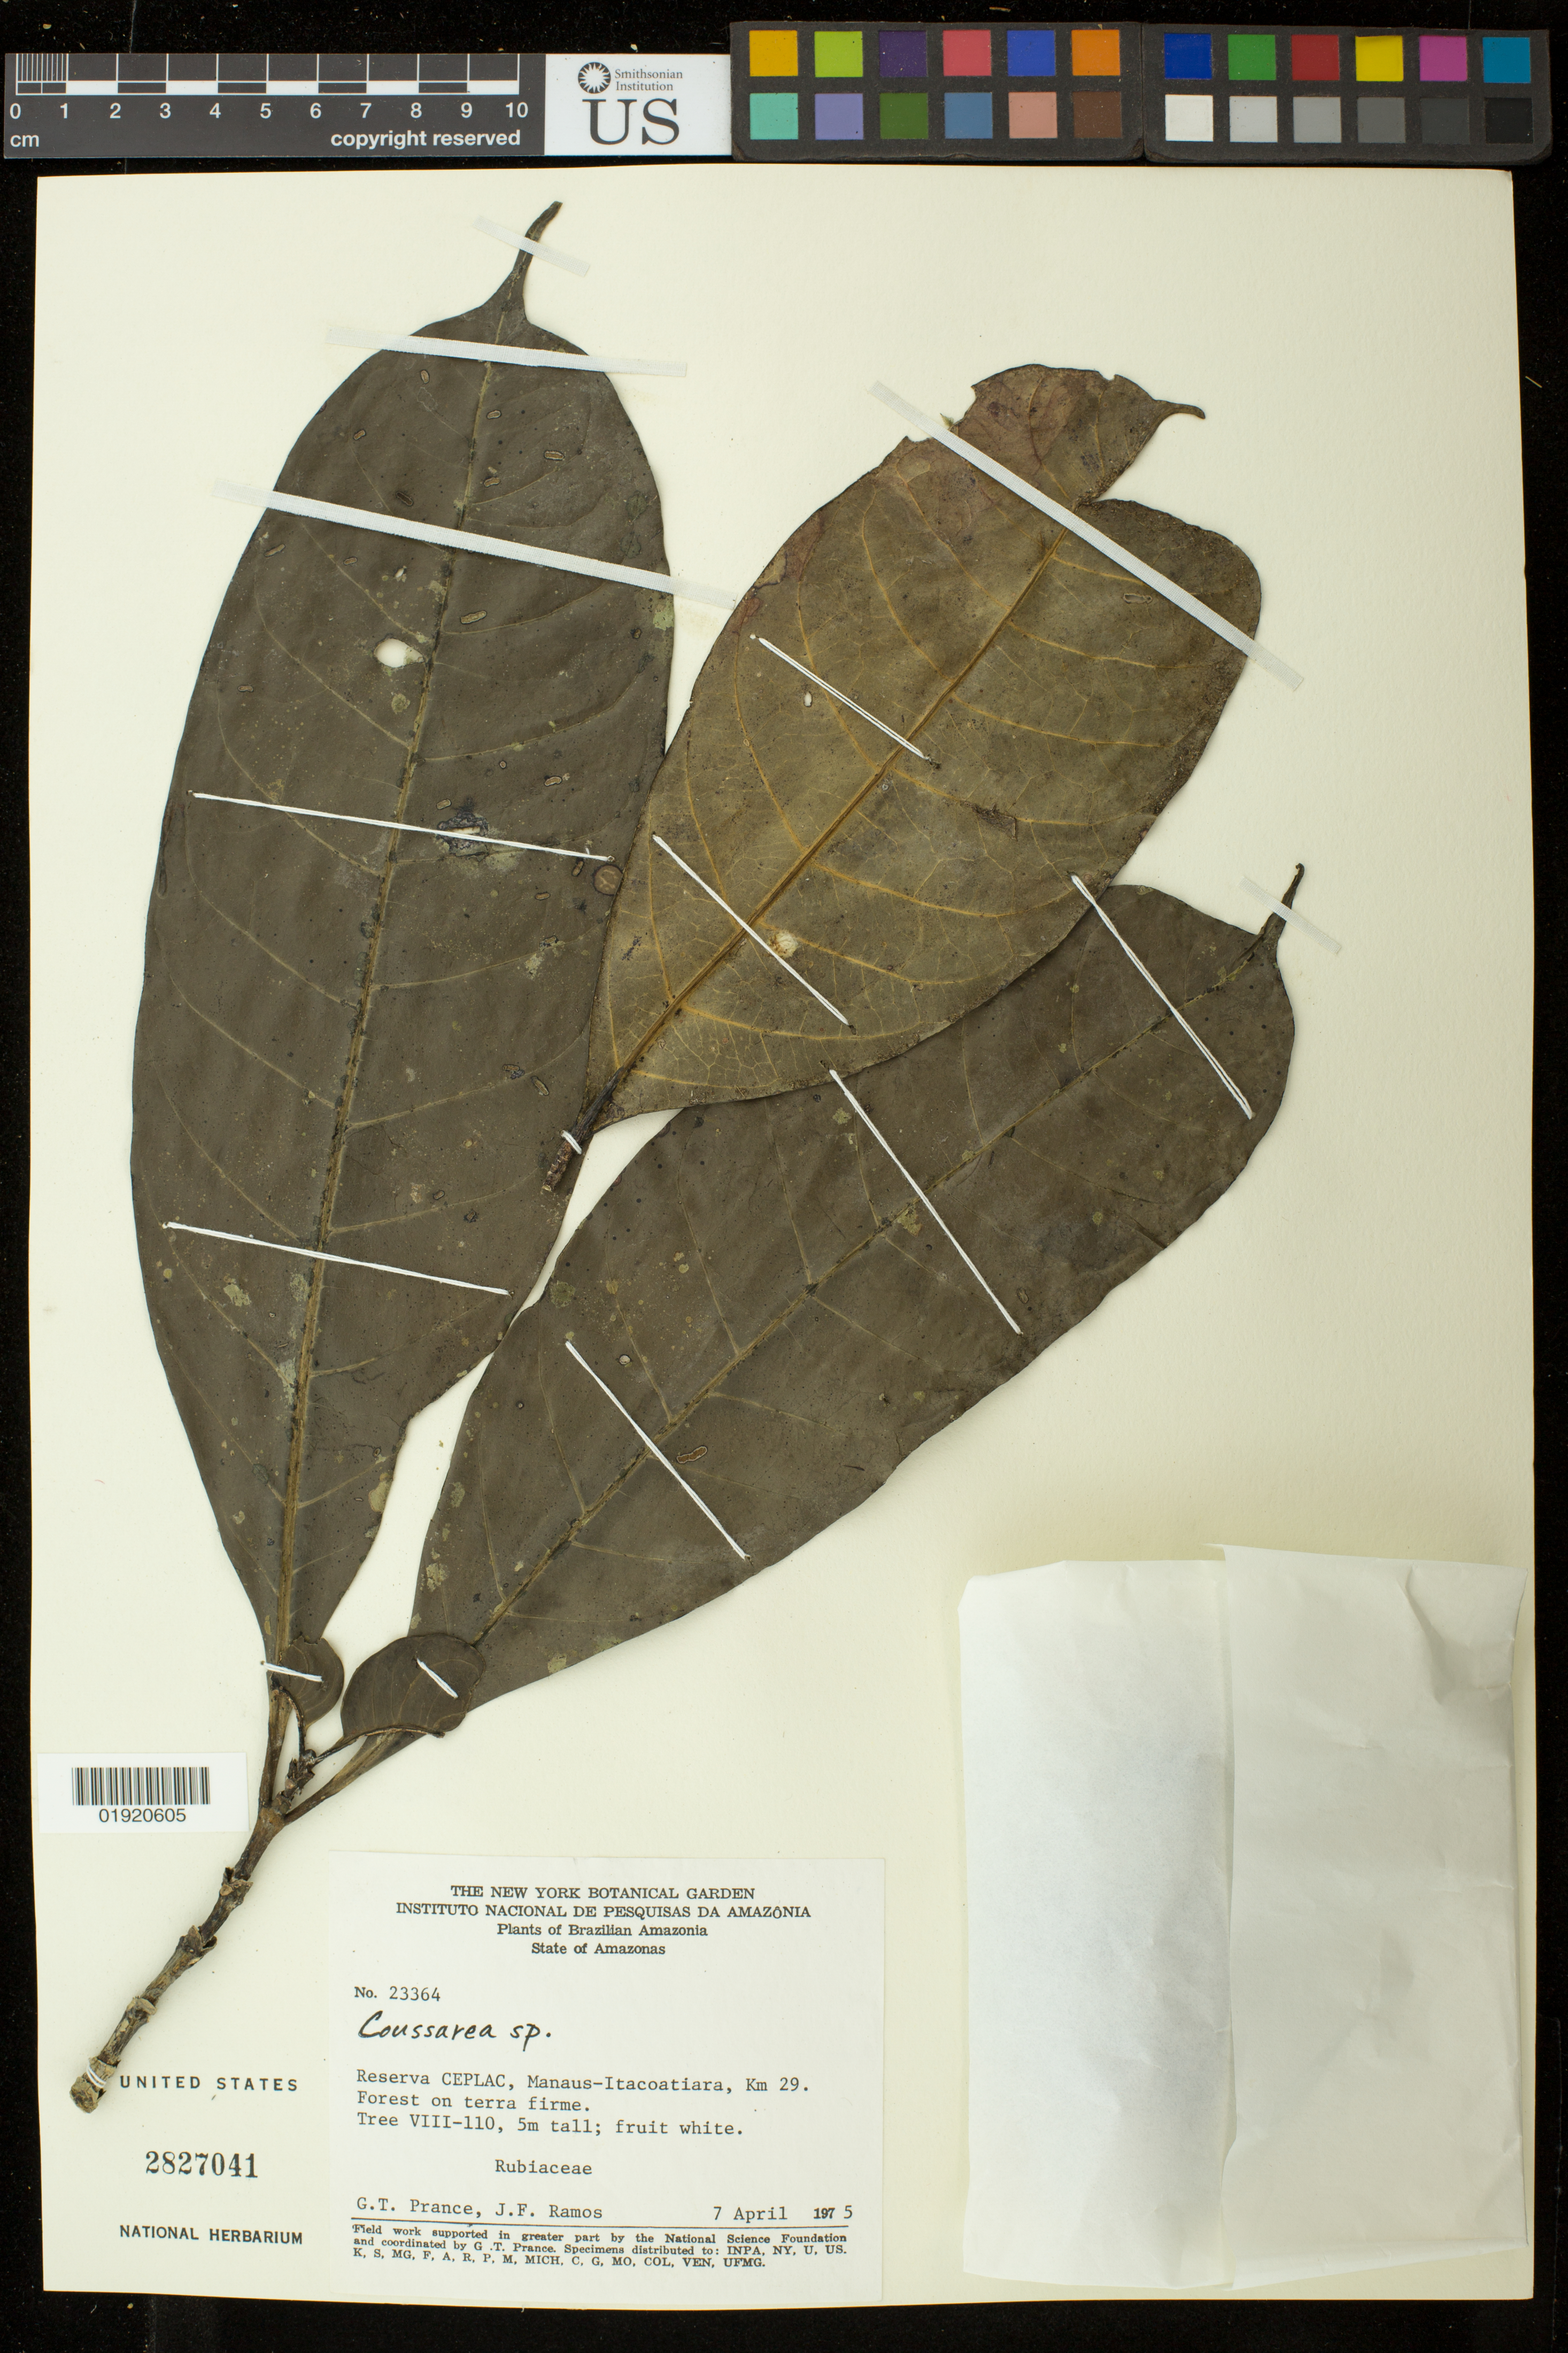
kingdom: Plantae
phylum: Tracheophyta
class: Magnoliopsida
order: Gentianales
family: Rubiaceae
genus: Coussarea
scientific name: Coussarea sp.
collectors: G. T. Prance & J. F. Ramos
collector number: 23364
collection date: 1975-04-07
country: Colombia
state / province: Amazonas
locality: Plants of Brazillian Amazonia. State of Amazonas. Reserva CEPLAC, Manaus-Itacoatiara, Km 29.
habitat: Forest on terra firme.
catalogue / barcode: US 2827041